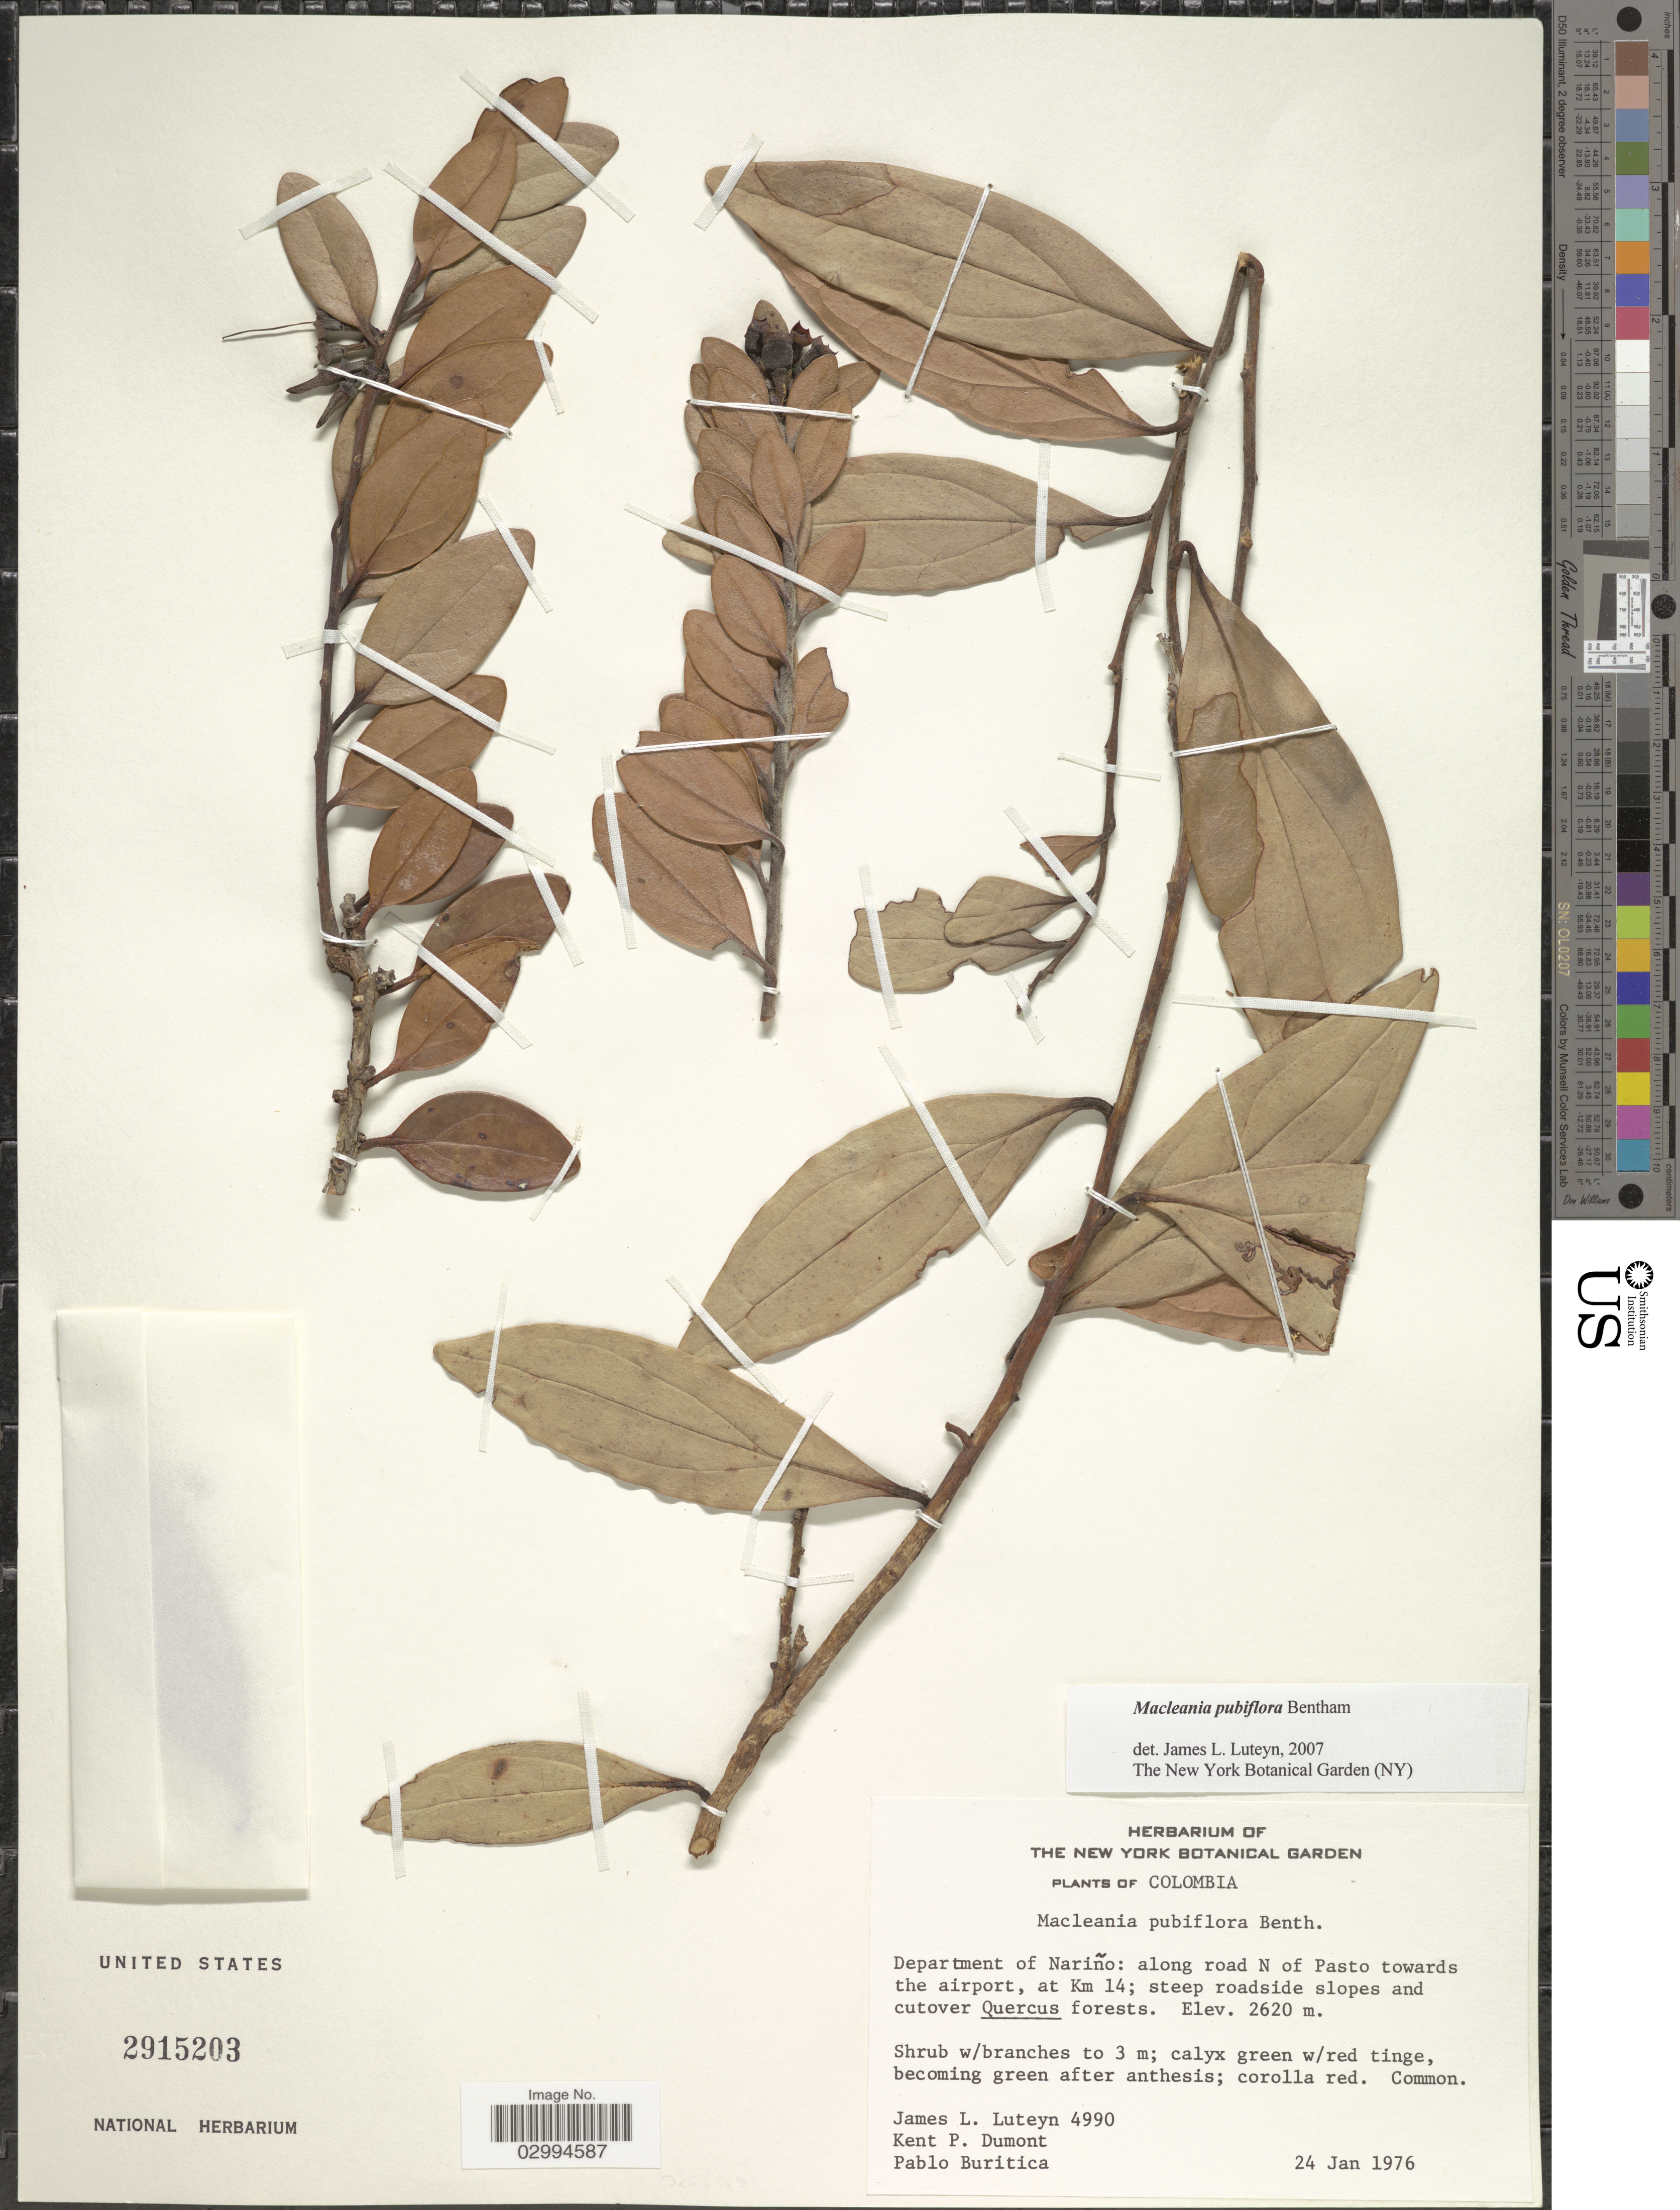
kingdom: Plantae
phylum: Tracheophyta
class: Magnoliopsida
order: Ericales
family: Ericaceae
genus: Macleania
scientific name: Macleania pubiflora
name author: Benth.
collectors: J. L. Luteyn, K. P. Dumont & P. Buritica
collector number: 4990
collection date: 1976-01-24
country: Colombia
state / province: Nariño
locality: Department of Nariño: along road N of Pasto towards the airport, at Km 14.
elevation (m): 2620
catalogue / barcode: US 2915203